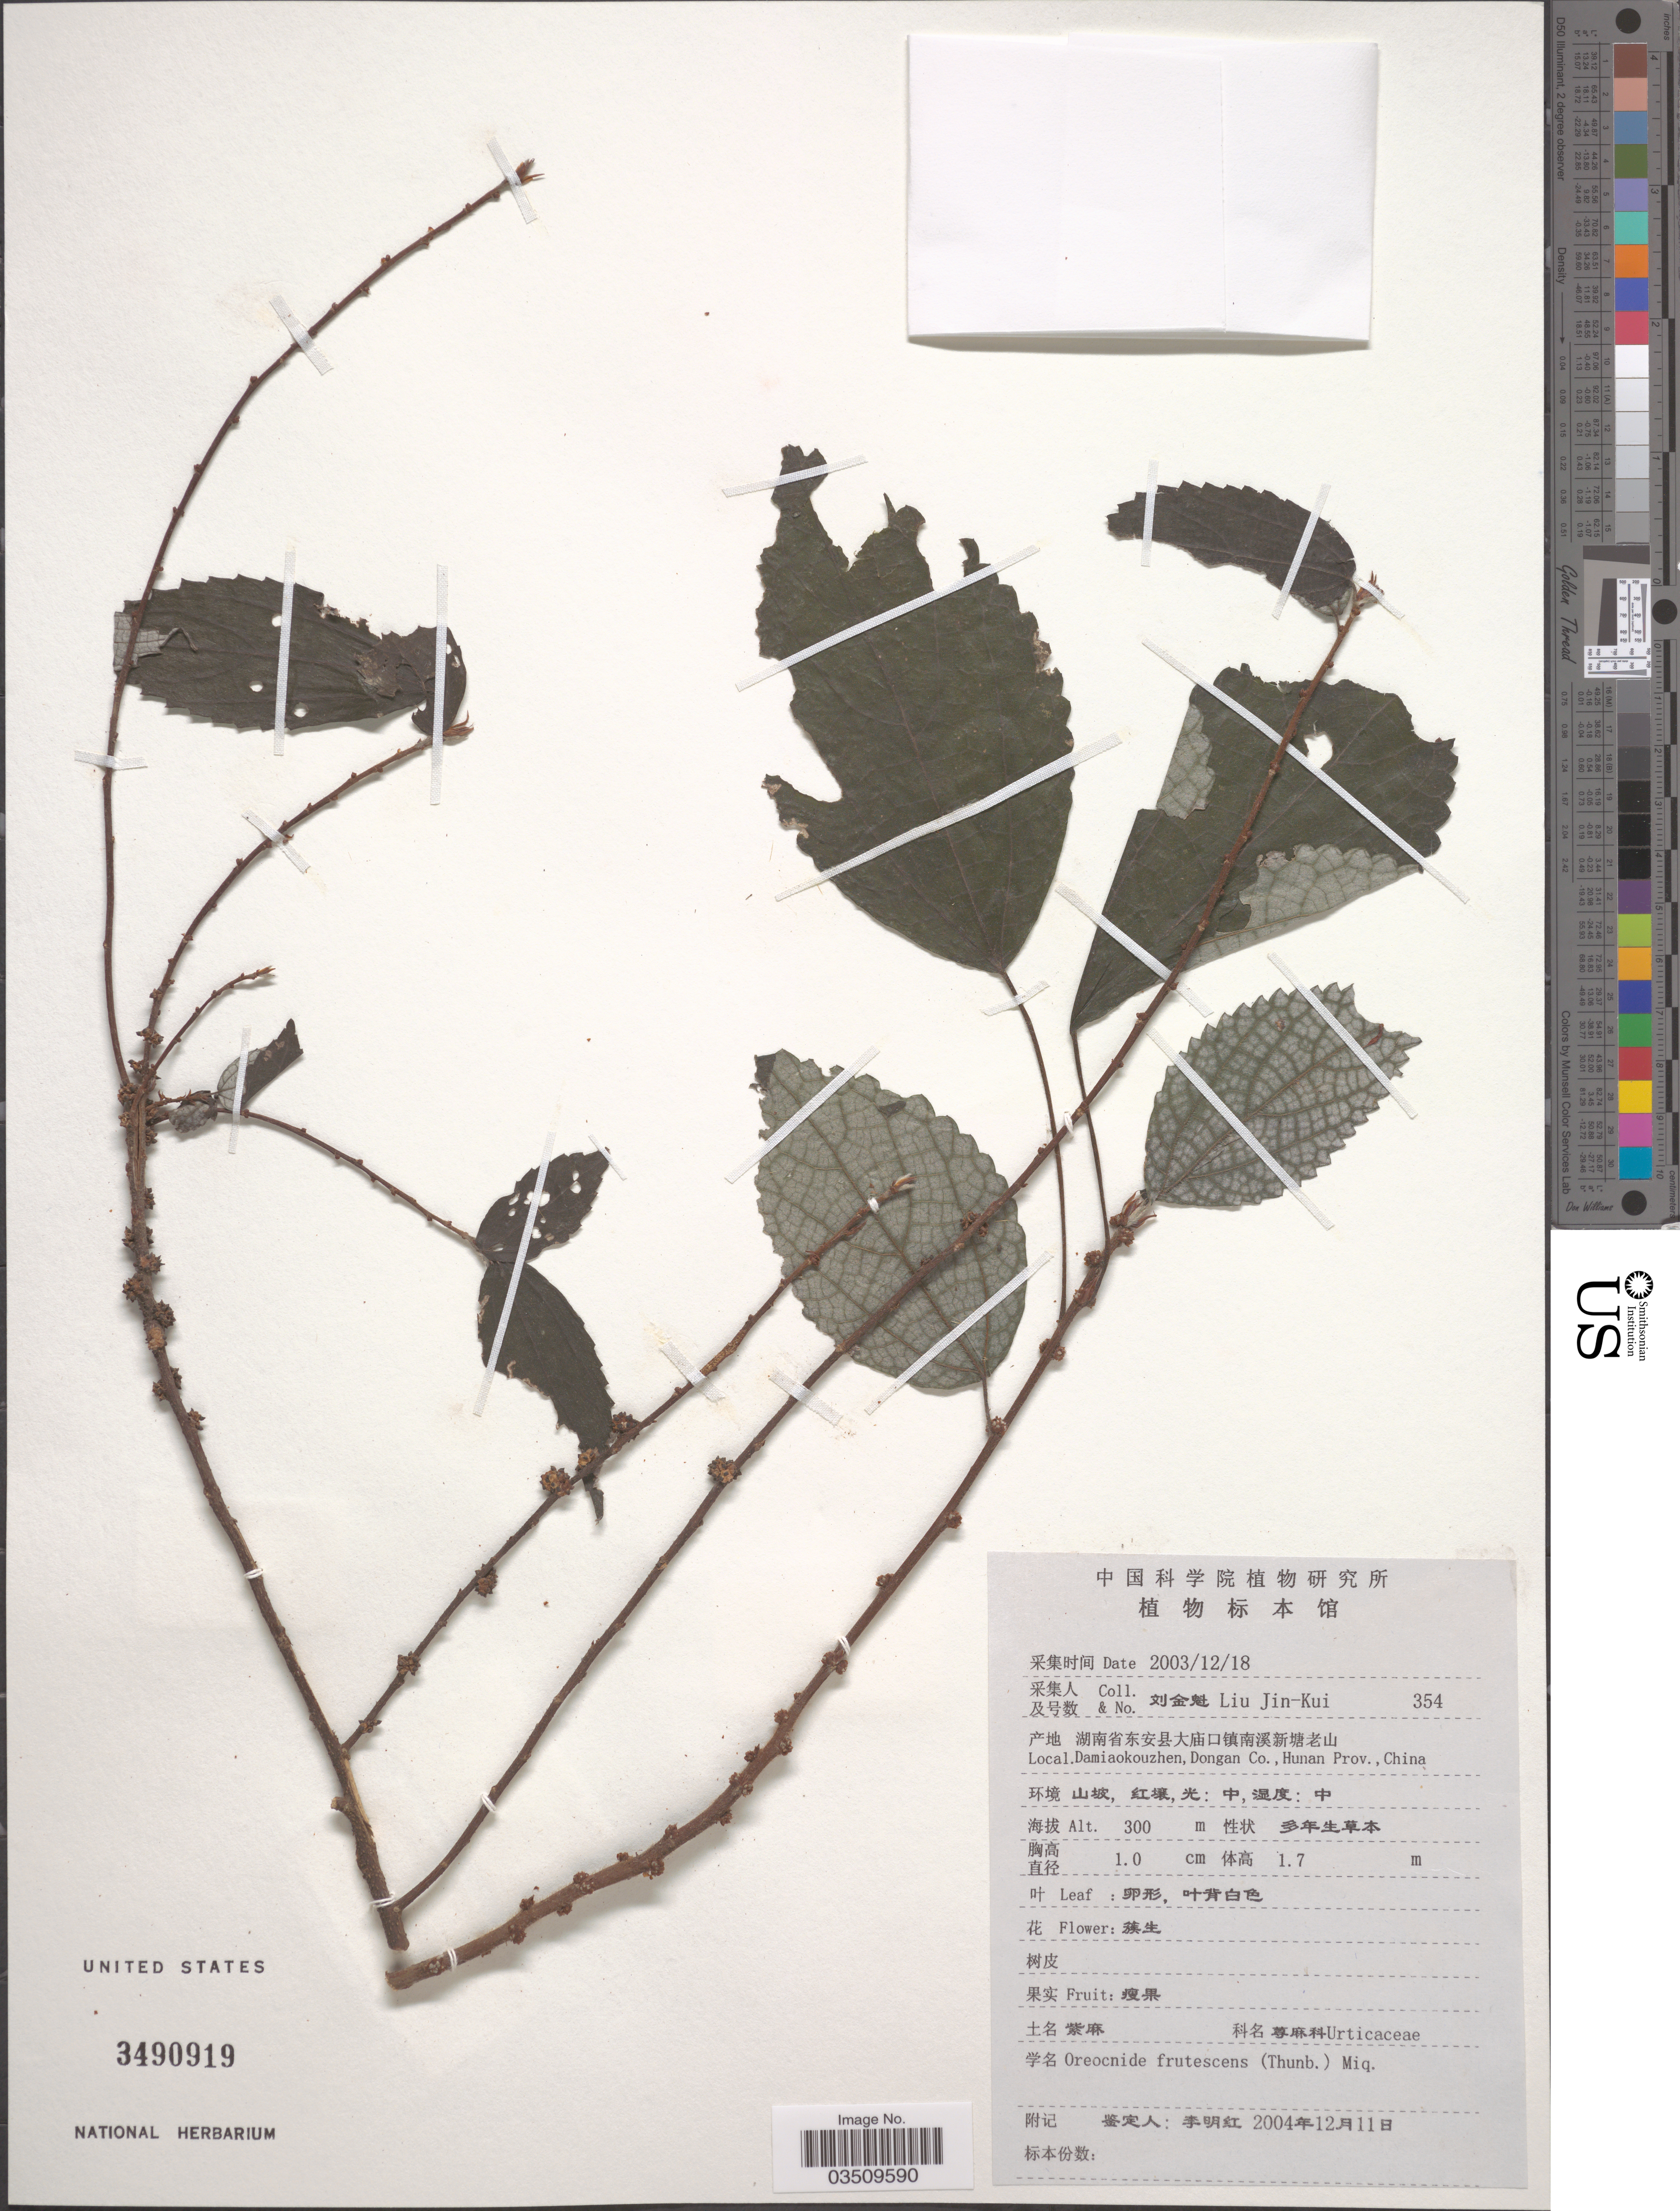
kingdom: Plantae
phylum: Tracheophyta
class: Magnoliopsida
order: Rosales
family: Urticaceae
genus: Oreocnide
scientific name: Oreocnide frutescens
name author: (Thunb.) Miq.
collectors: Liu Jin-Kui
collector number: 354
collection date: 2004-12-11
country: China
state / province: Hunan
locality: Damiaokouzhen, Dongan Co.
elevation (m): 300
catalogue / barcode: US 3490919